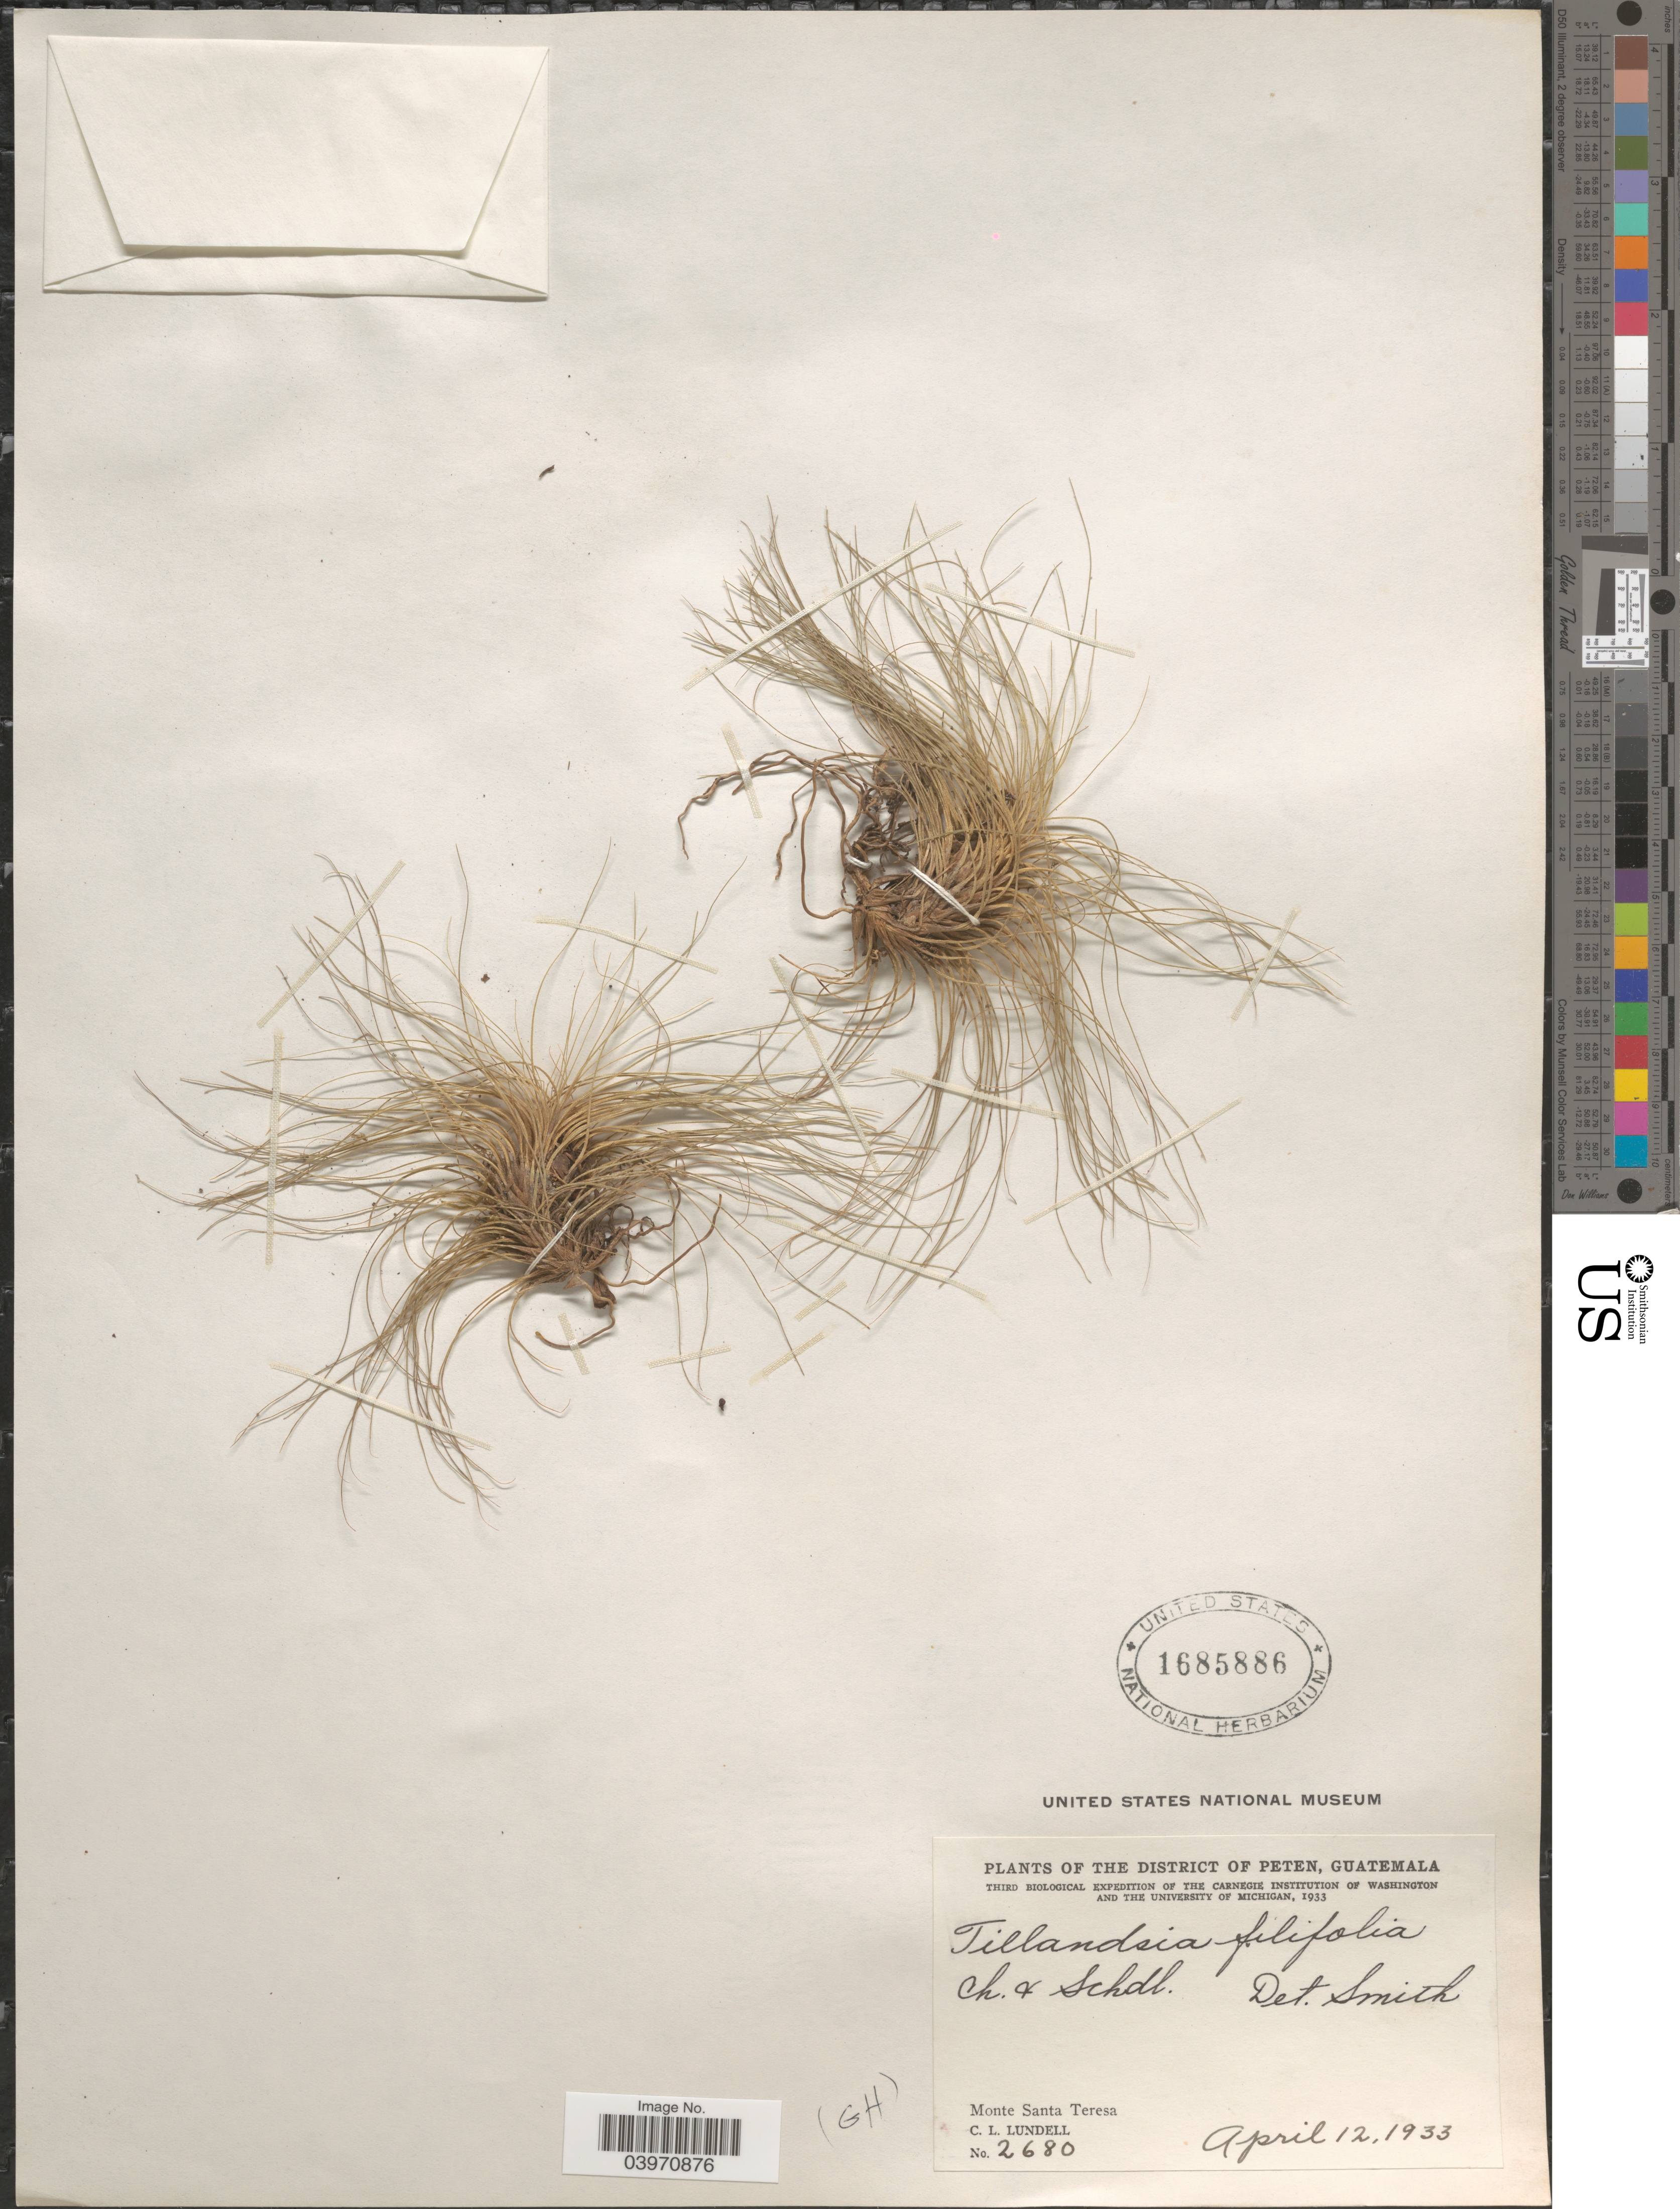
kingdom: Plantae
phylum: Tracheophyta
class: Liliopsida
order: Poales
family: Bromeliaceae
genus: Tillandsia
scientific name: Tillandsia filifolia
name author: Schltdl. & Cham.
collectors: C. L. Lundell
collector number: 2680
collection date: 1933-04-12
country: Guatemala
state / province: El Peten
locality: The District of Peten. Monte Santa Teresa.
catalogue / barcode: US 1685886